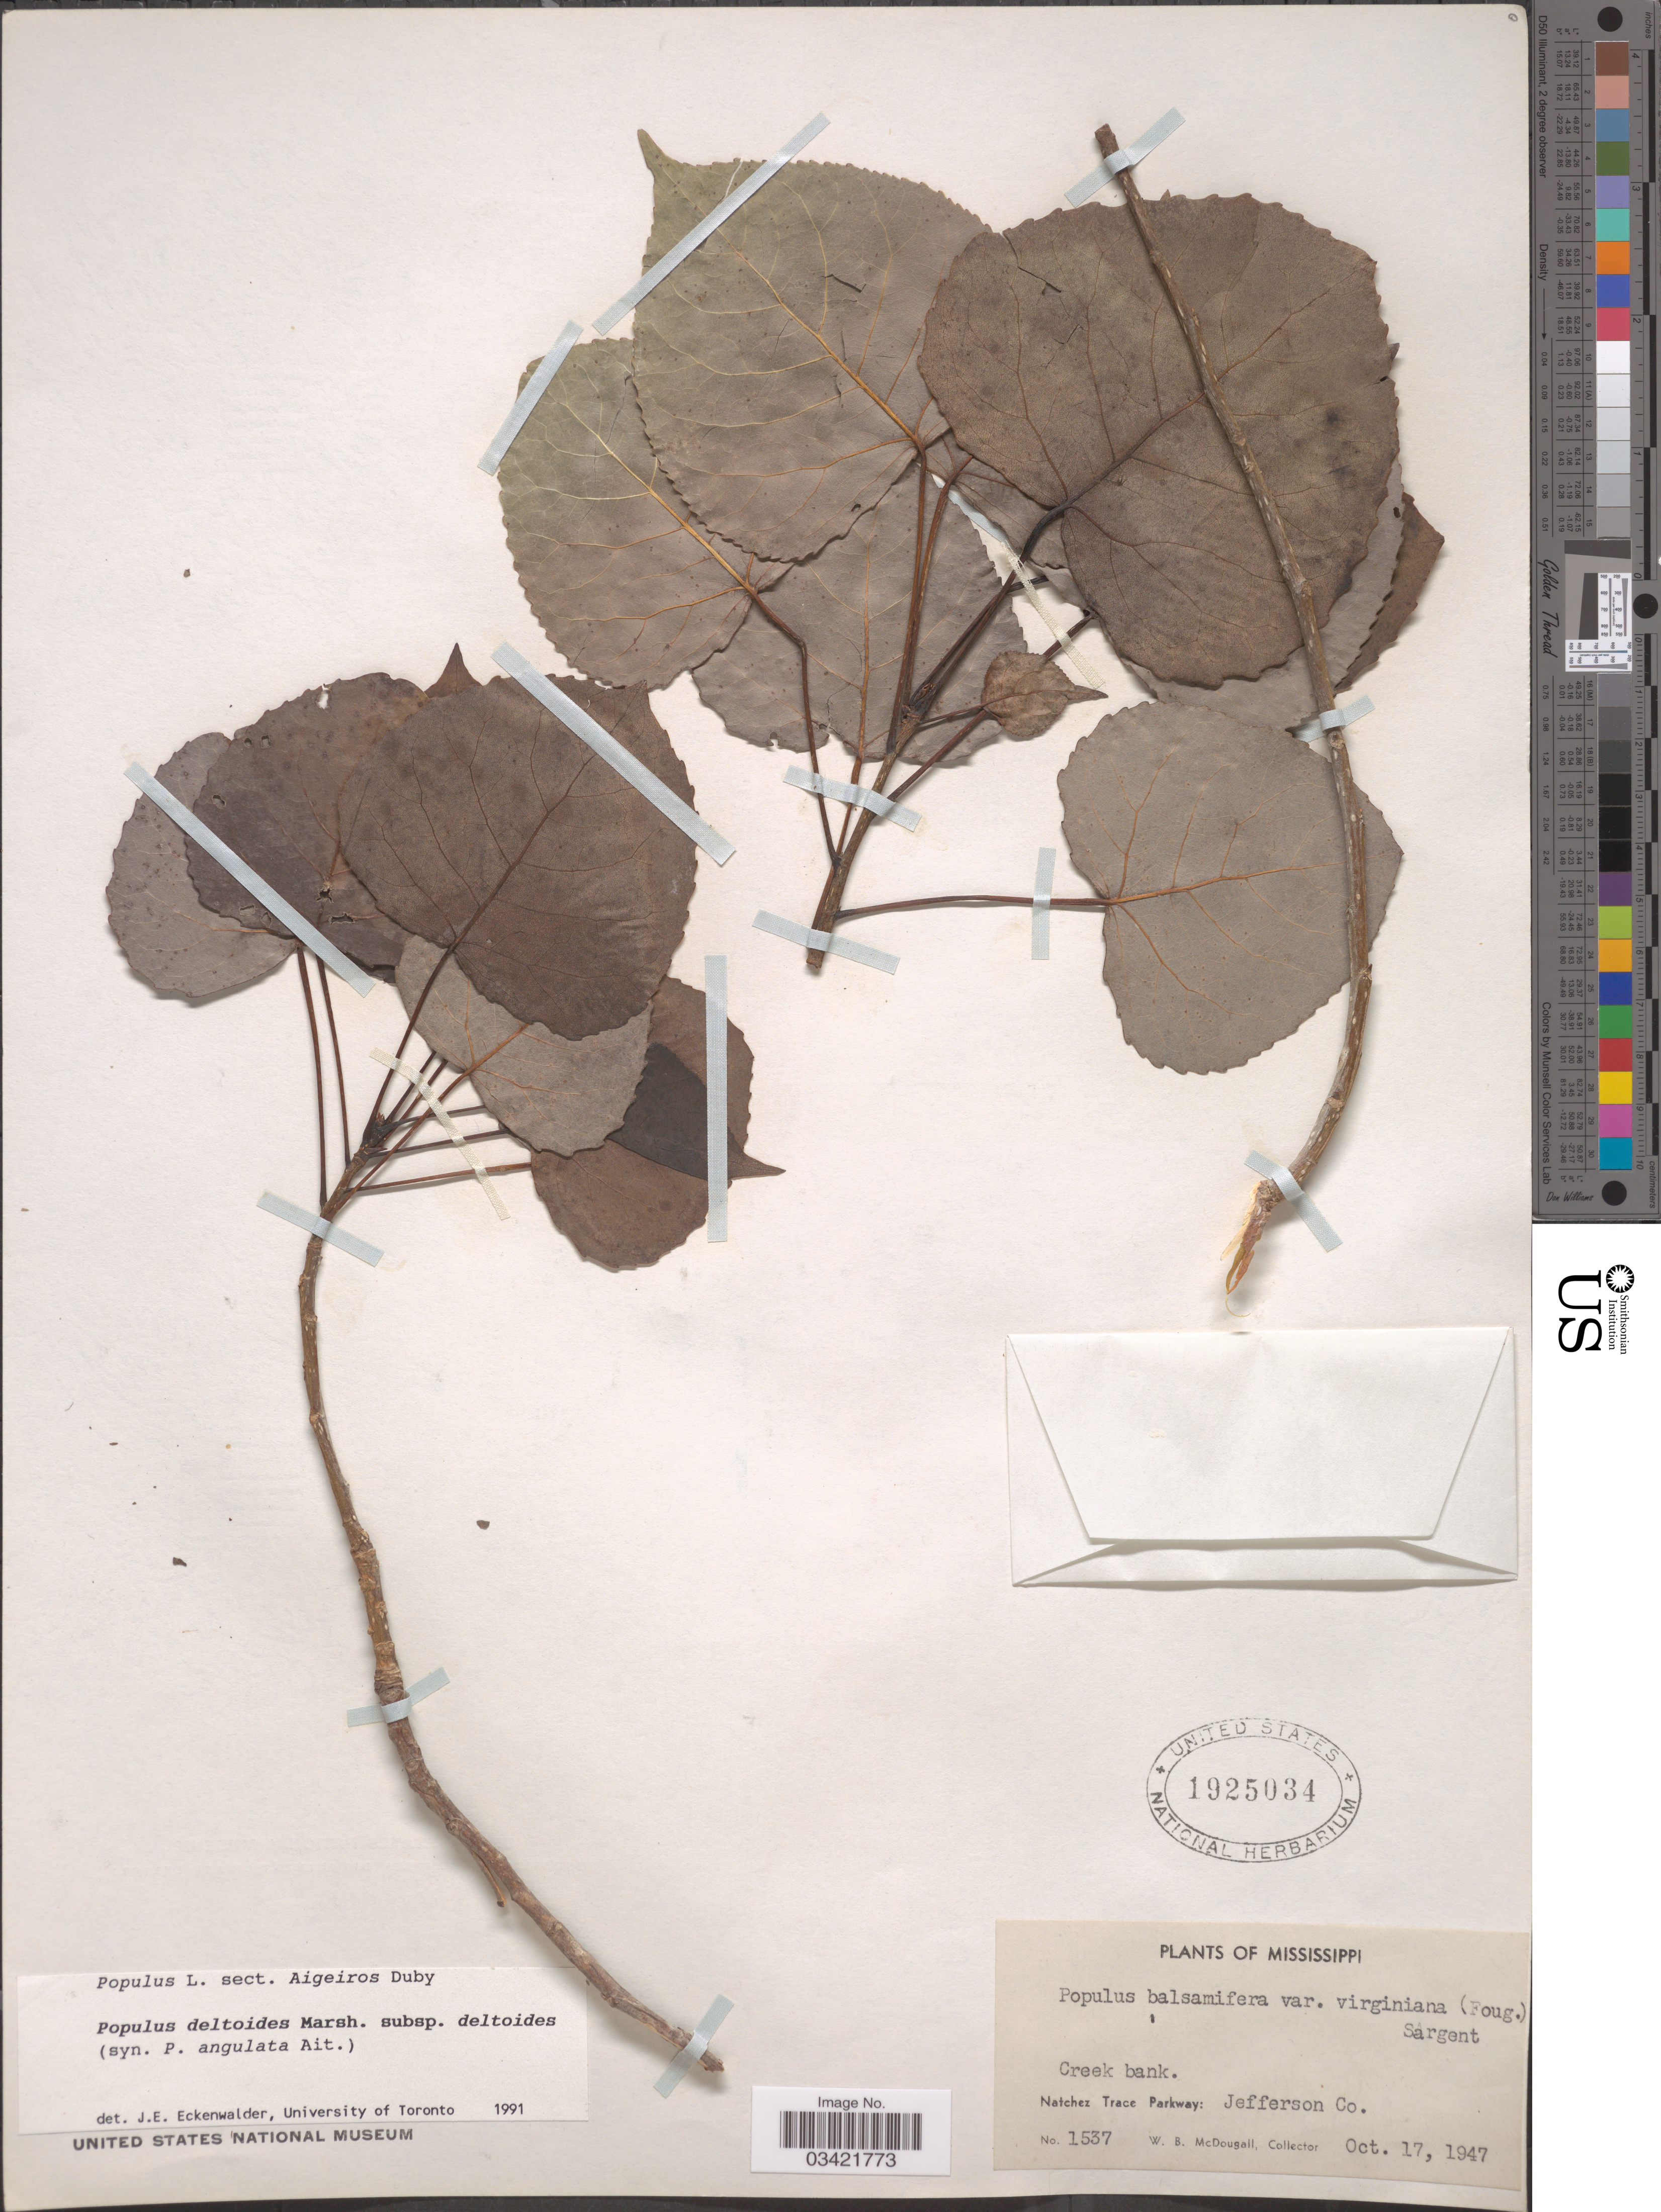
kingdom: Plantae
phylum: Tracheophyta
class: Magnoliopsida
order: Malpighiales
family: Salicaceae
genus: Populus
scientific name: Populus deltoides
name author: W. Bartram ex Marshall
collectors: W. B. McDougall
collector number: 1537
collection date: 1947-10-17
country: United States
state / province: Mississippi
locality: Creek bank. Natchez Trace Parkway: Jefferson Co.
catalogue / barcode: US 1925034